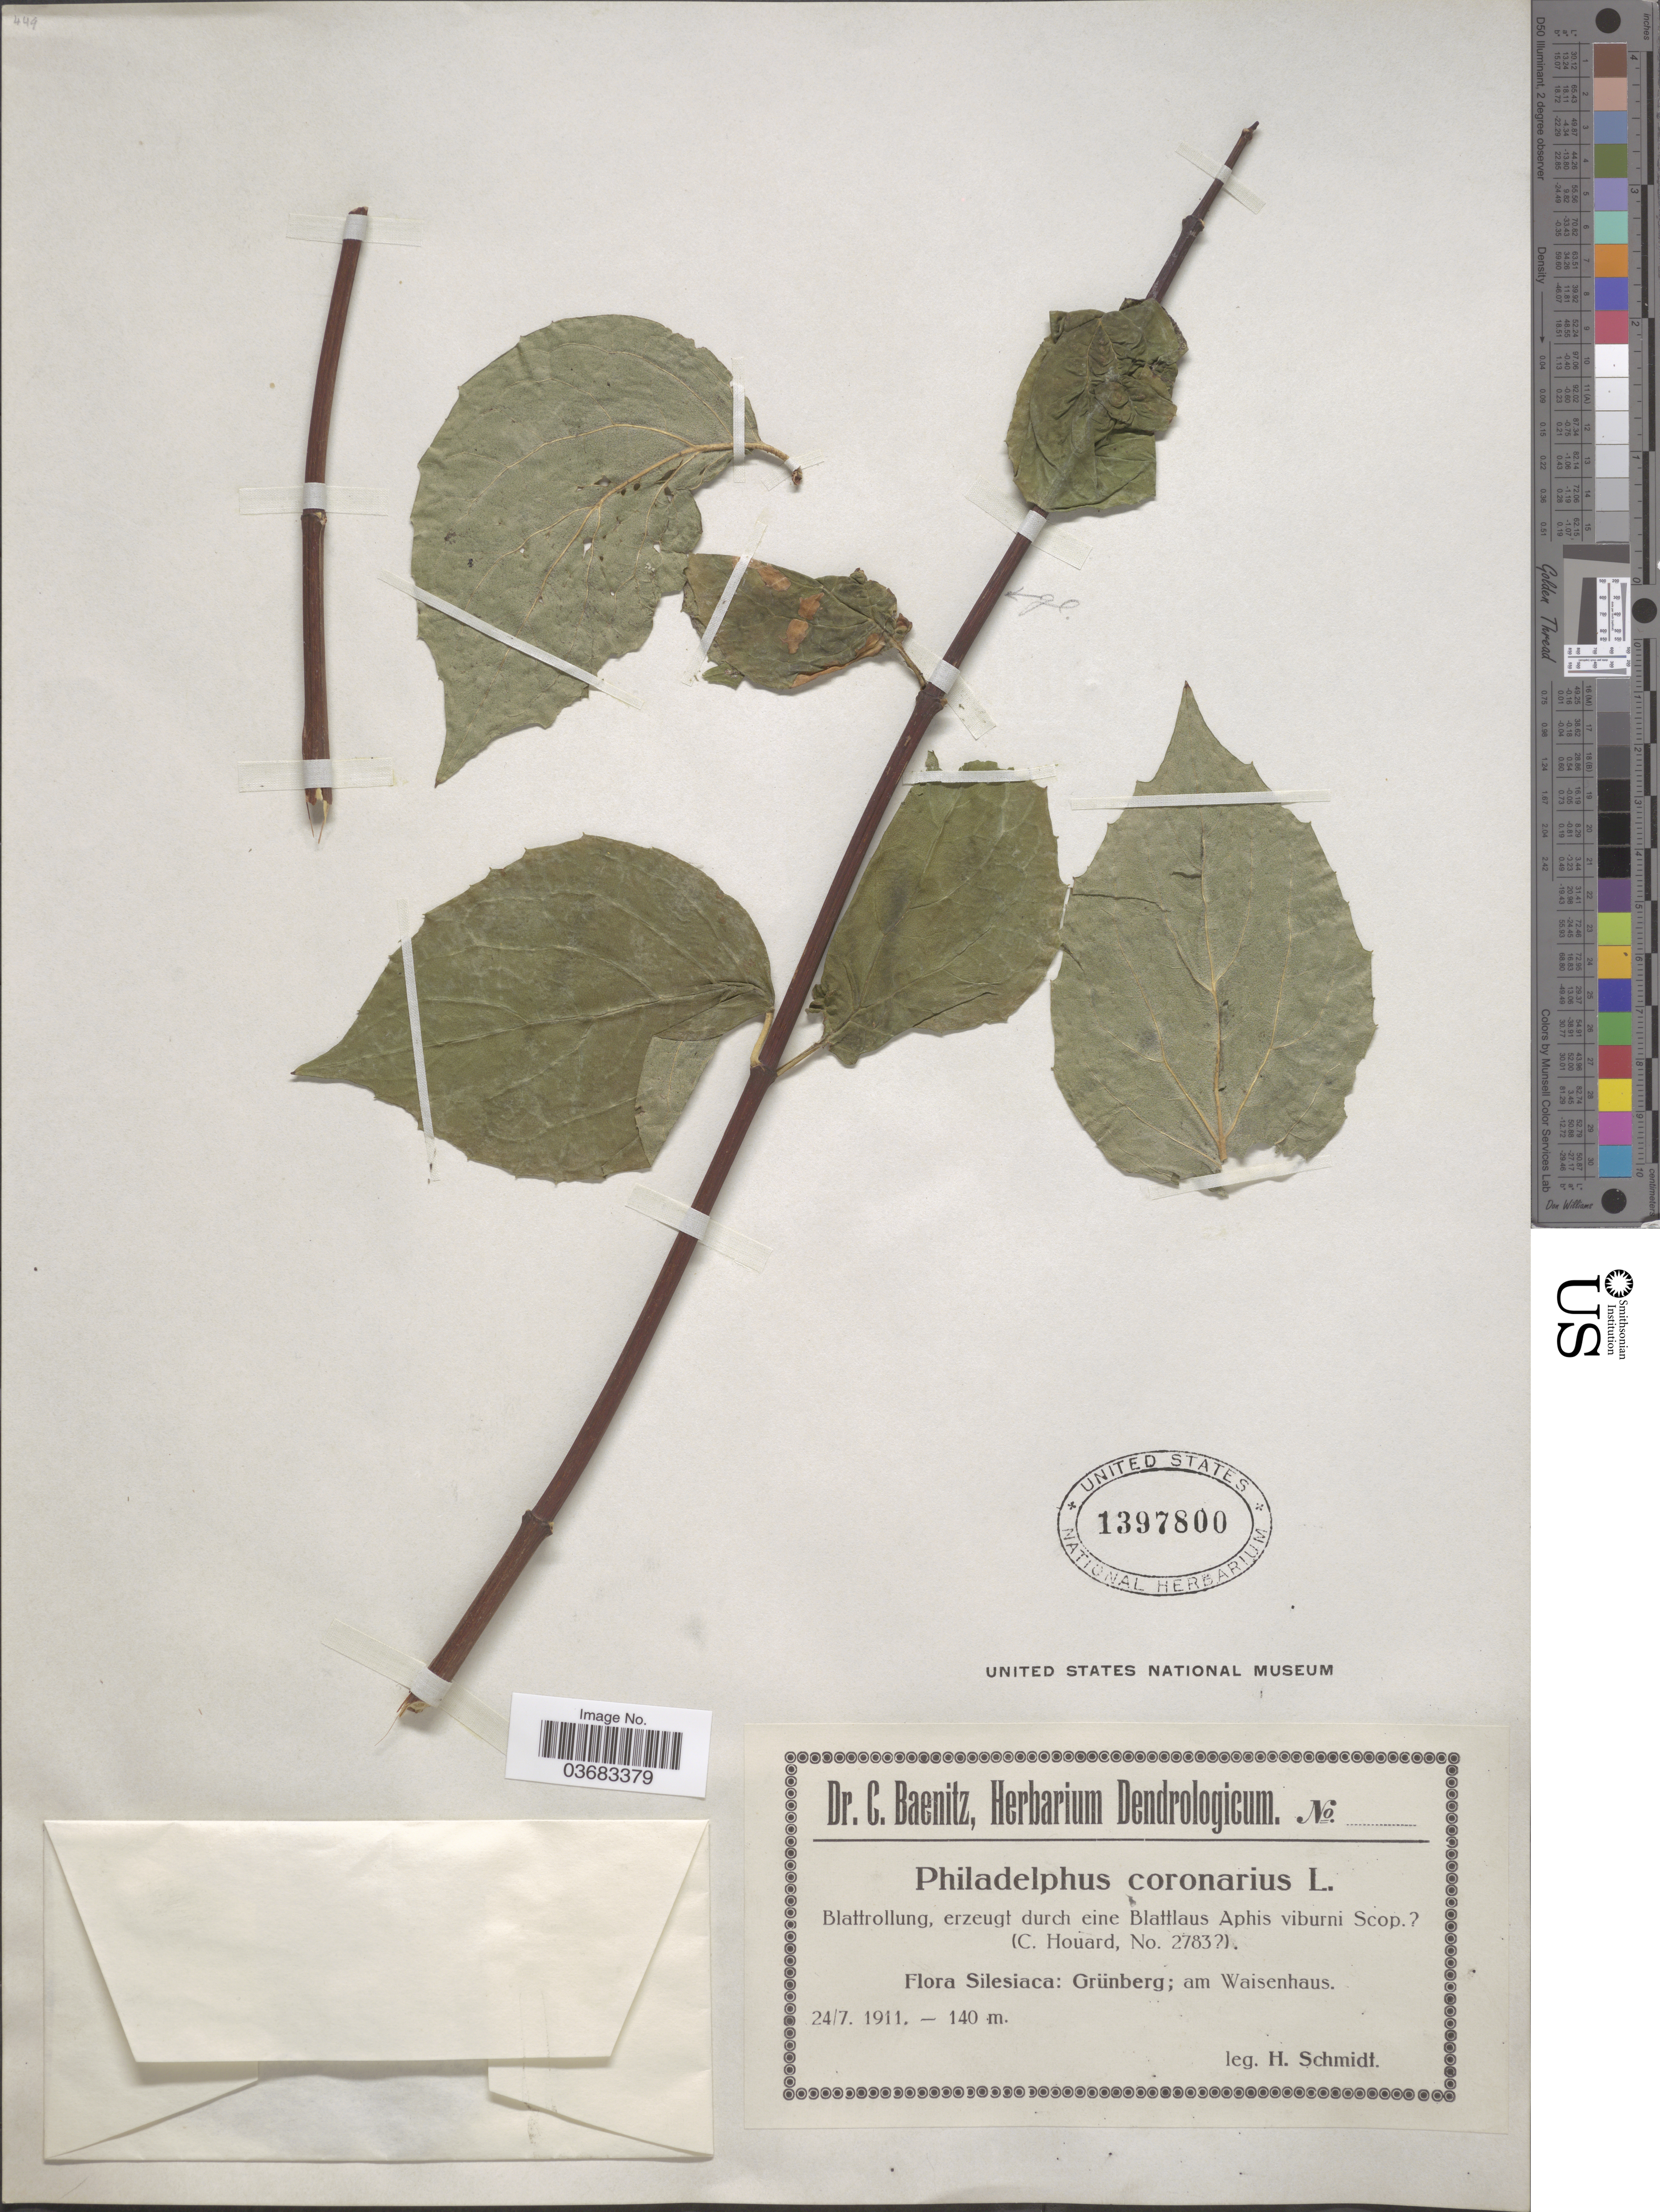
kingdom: Plantae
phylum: Tracheophyta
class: Magnoliopsida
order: Cornales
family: Hydrangeaceae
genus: Philadelphus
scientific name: Philadelphus coronarius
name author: L.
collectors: H. Schmidt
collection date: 1911-07-24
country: Germany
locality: Silesiaca: Grünberg; am Waisenhaus.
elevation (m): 140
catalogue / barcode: US 1397800